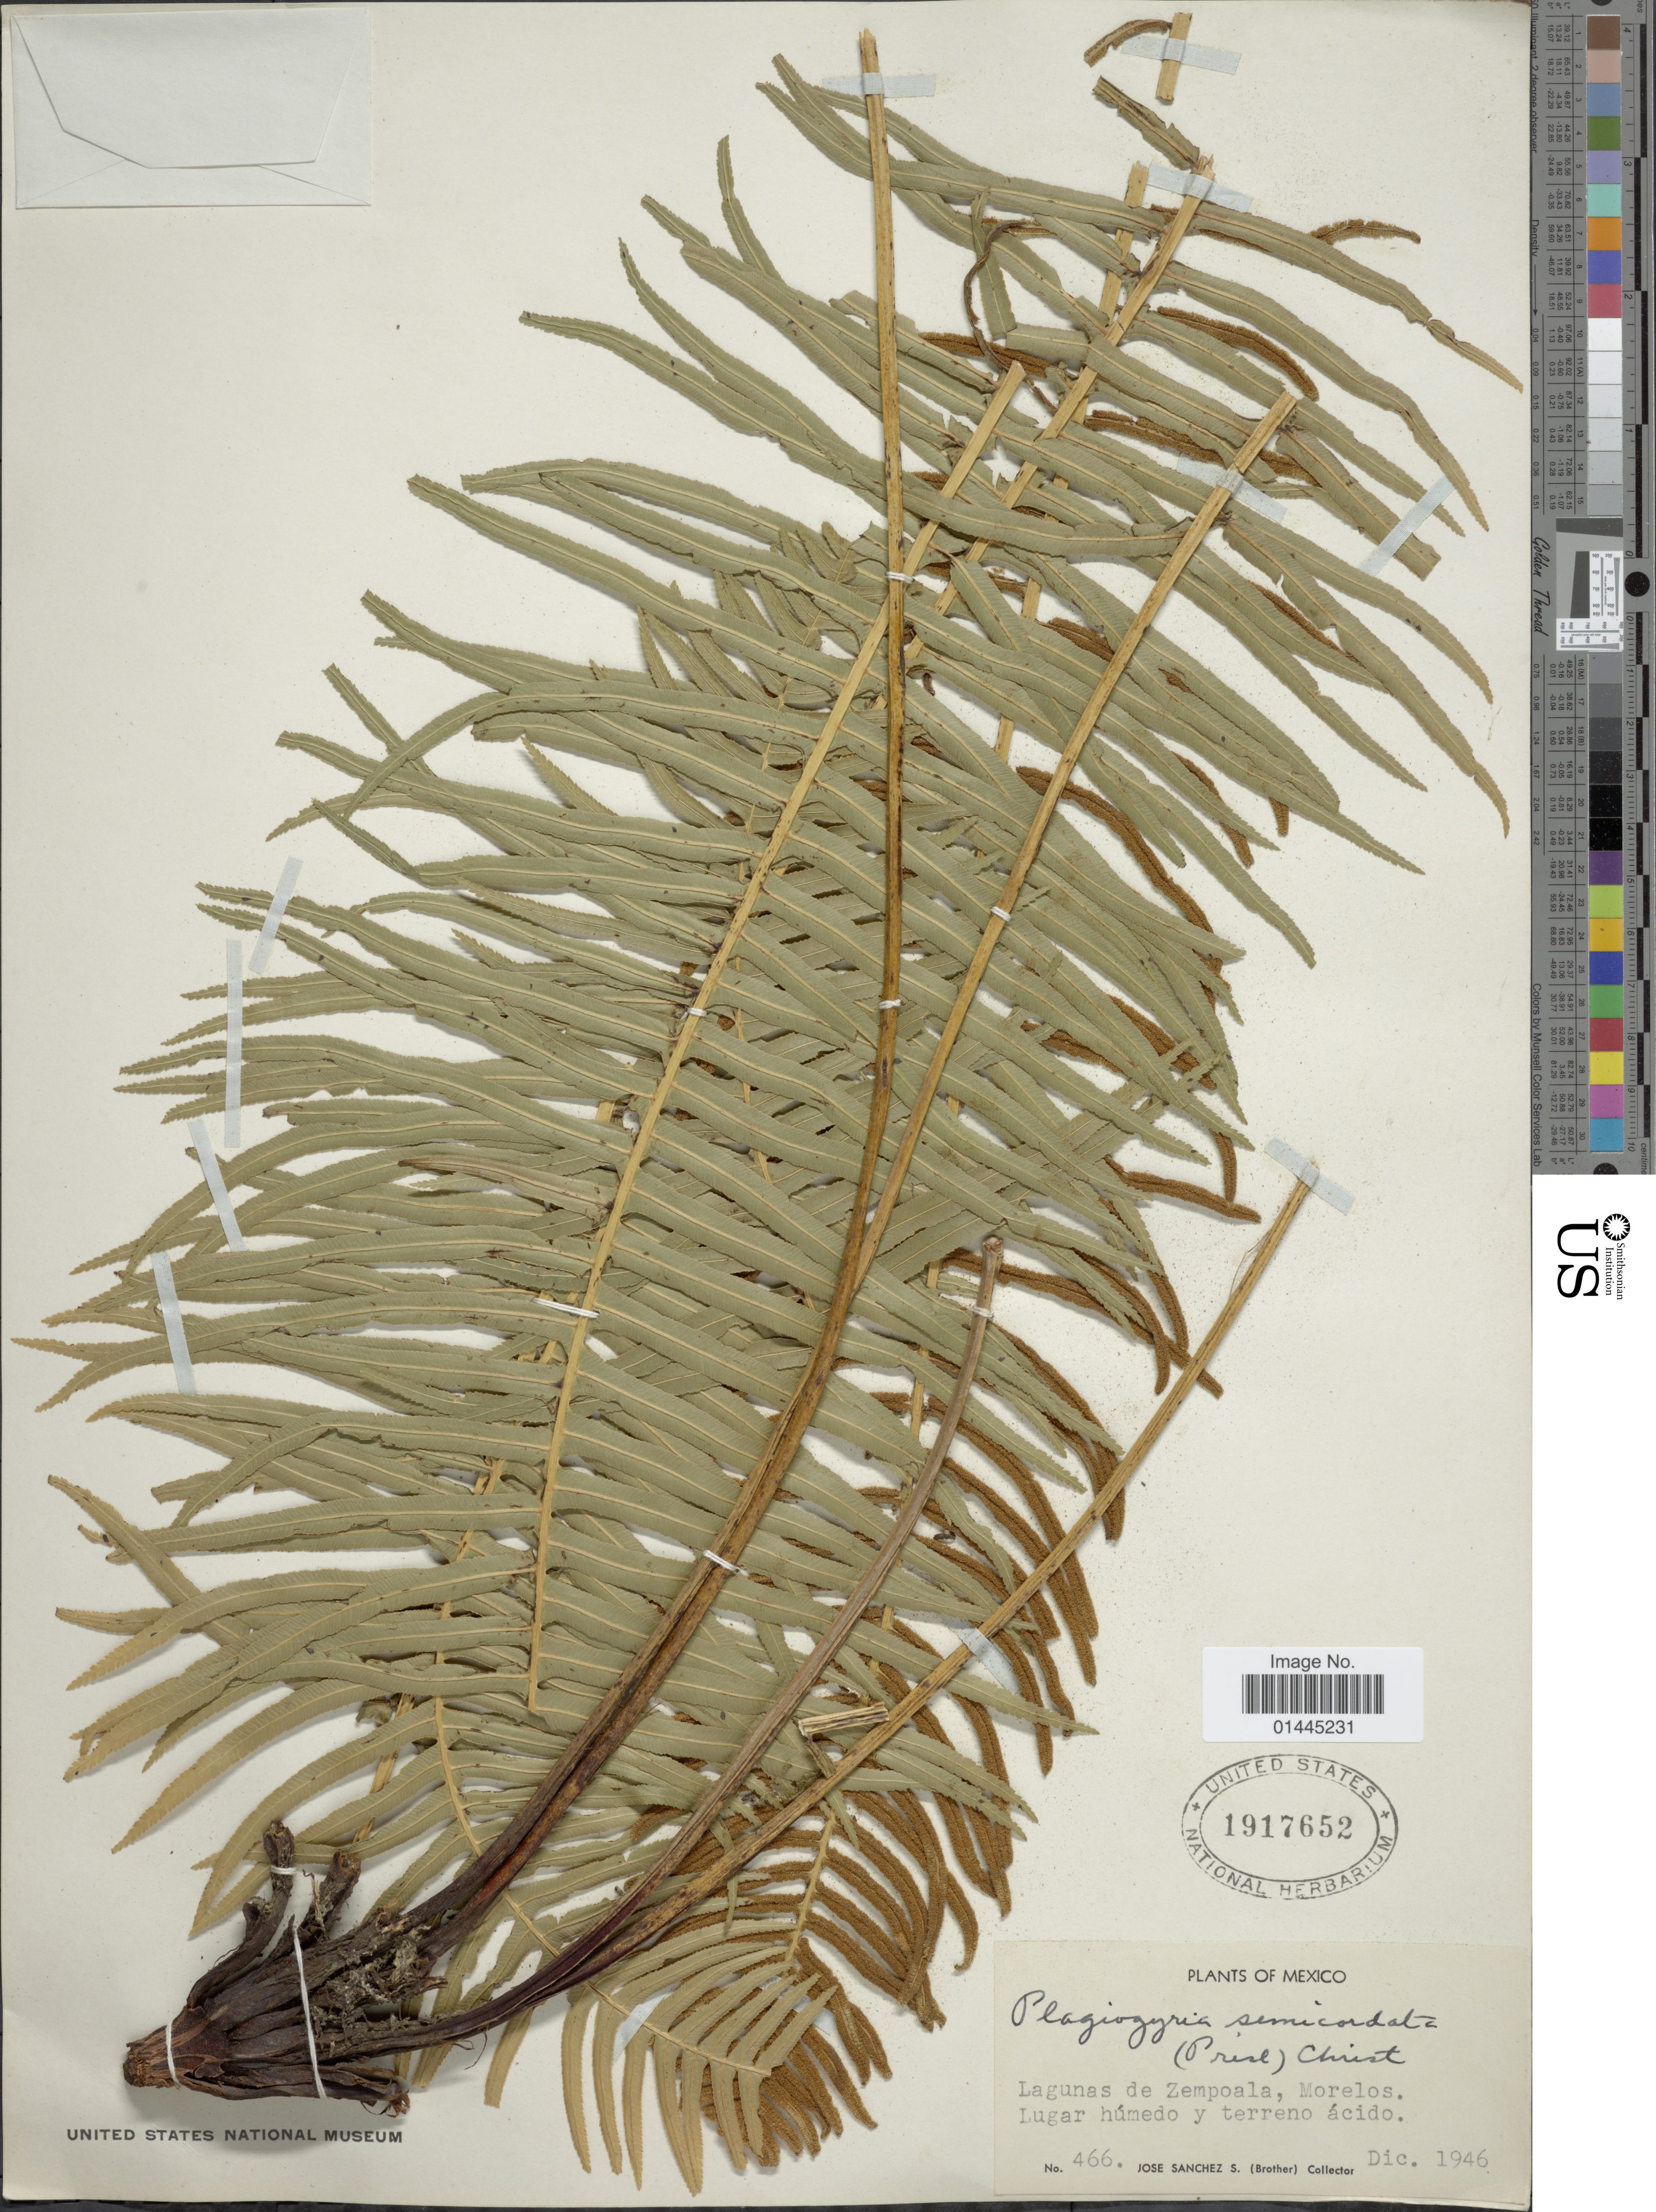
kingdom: Plantae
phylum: Tracheophyta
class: Polypodiopsida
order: Cyatheales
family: Plagiogyriaceae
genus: Plagiogyria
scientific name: Plagiogyria semicordata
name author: (C. Presl) Christ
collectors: J. Sanchez S.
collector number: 466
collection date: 1946-12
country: Mexico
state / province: Morelos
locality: Lagunas de Zempoala.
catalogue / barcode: US 1917652